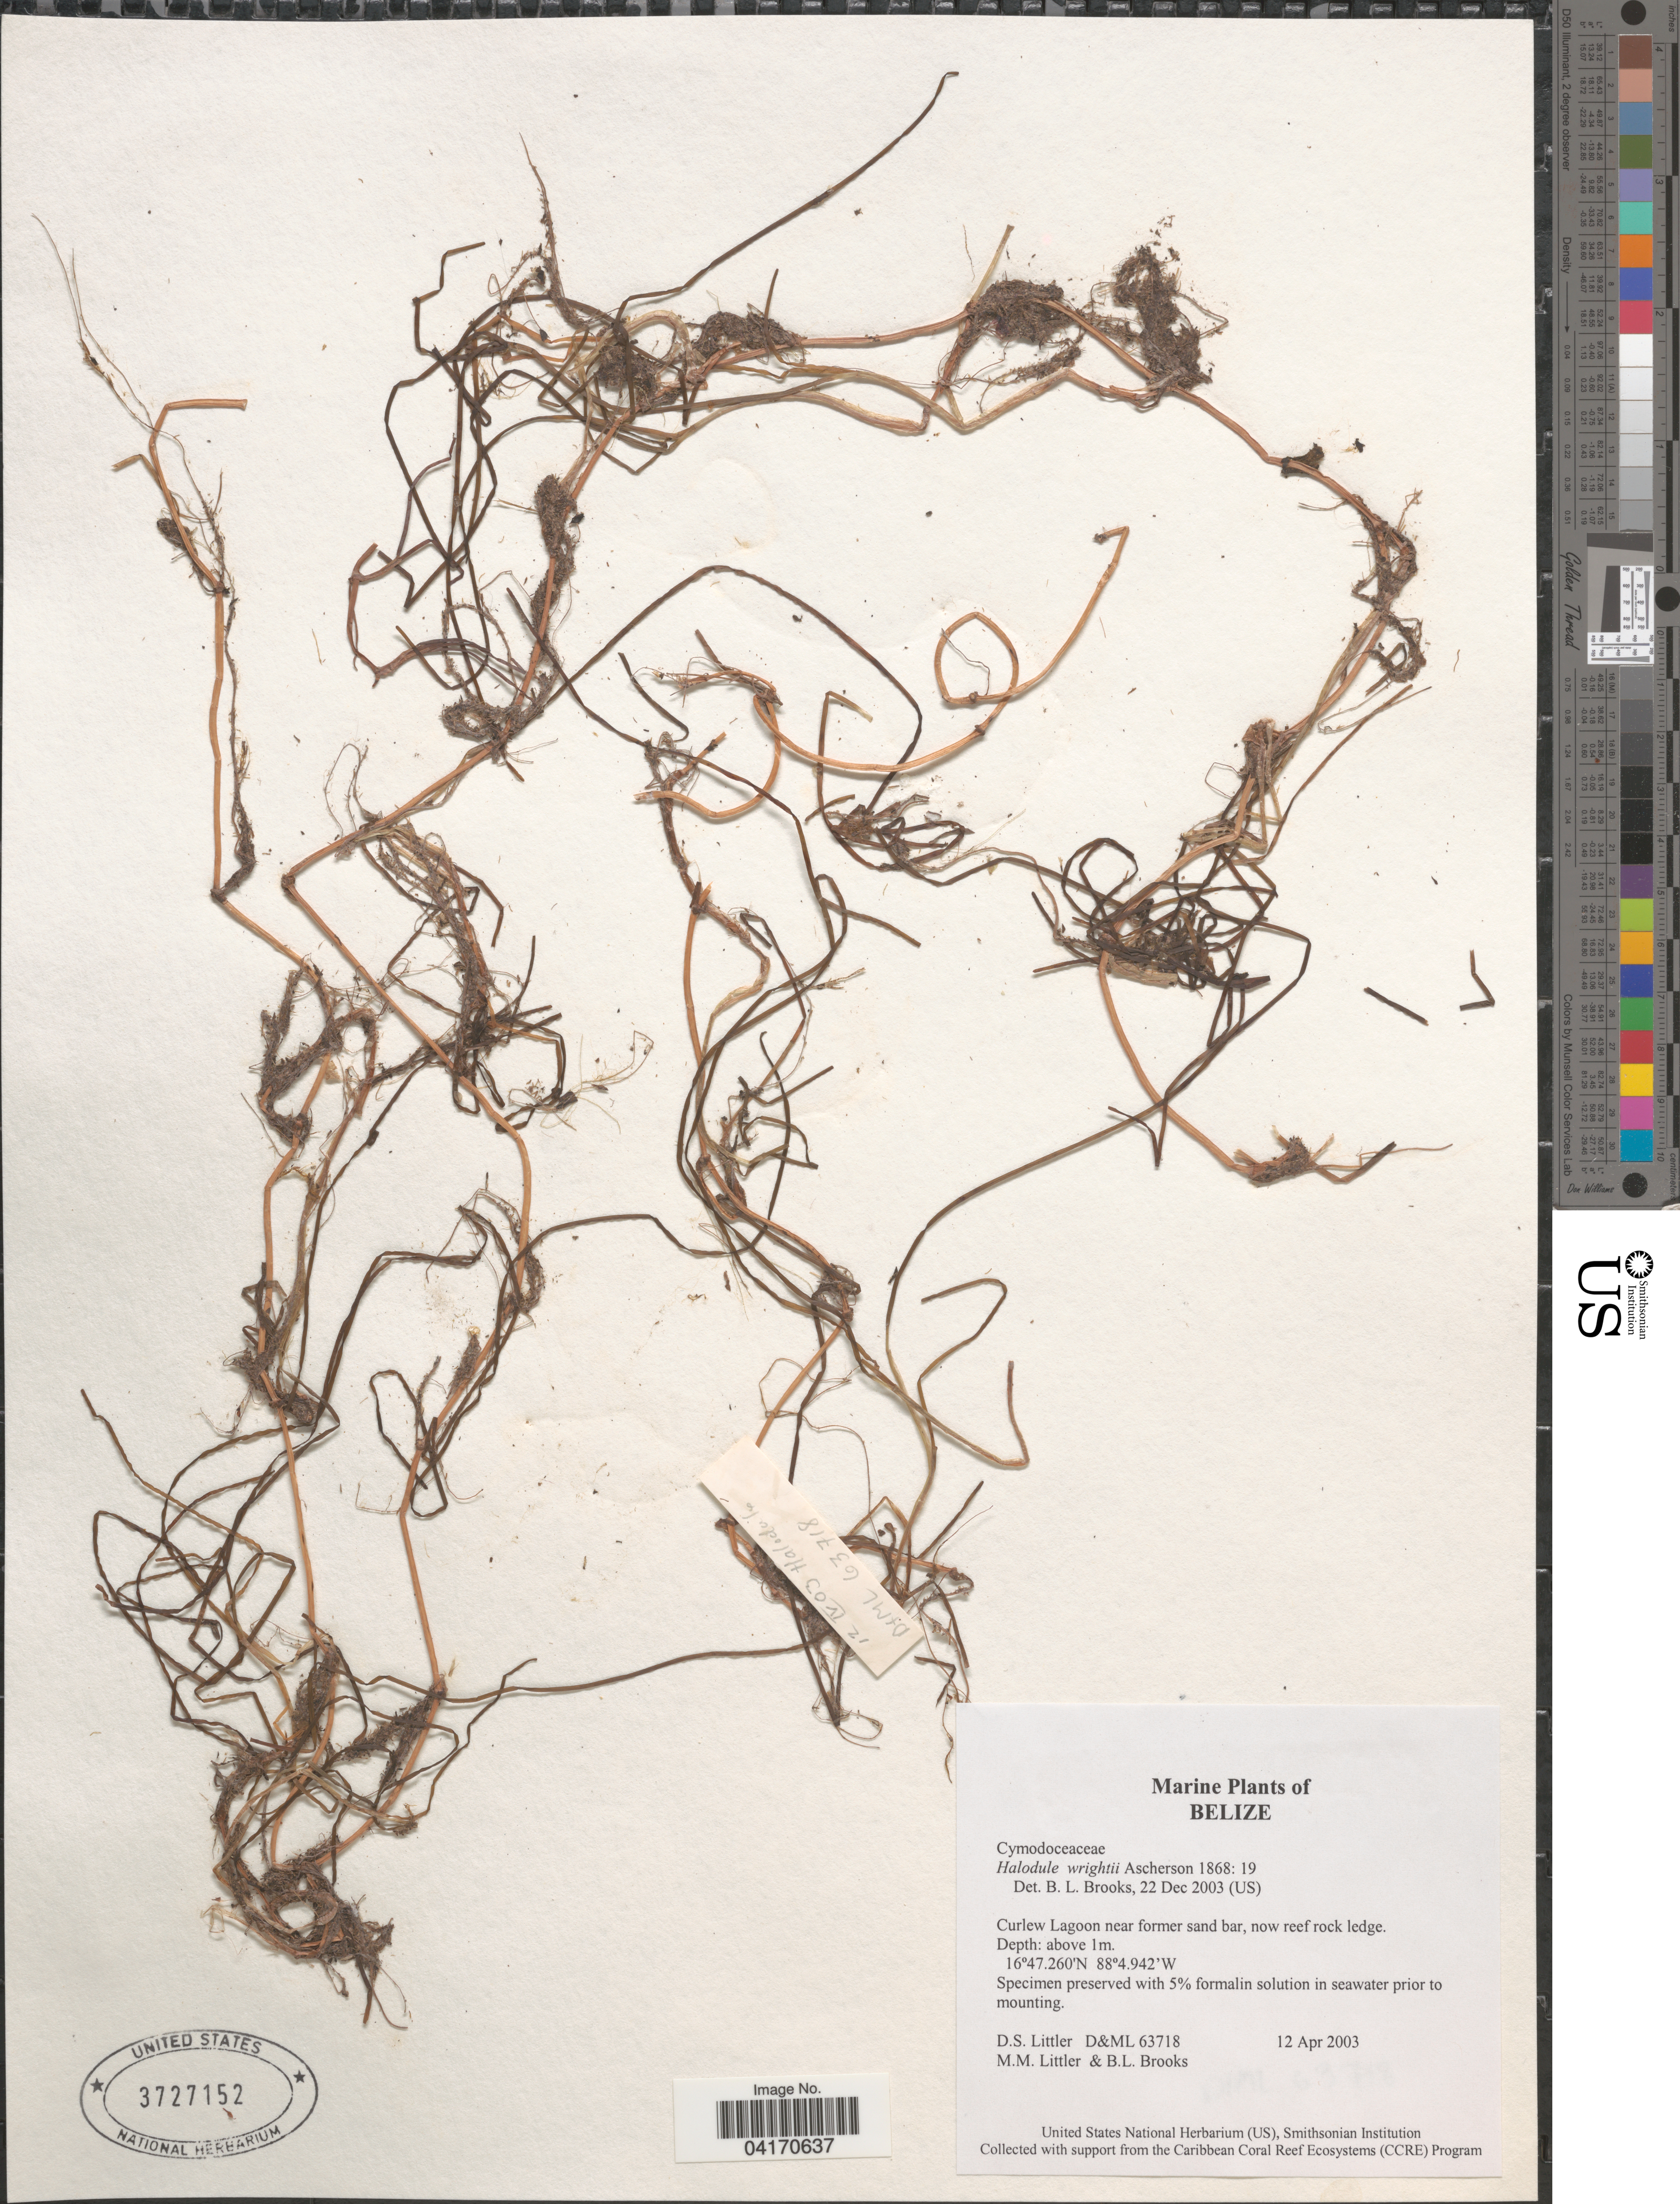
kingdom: Plantae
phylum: Tracheophyta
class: Liliopsida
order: Alismatales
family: Cymodoceaceae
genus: Halodule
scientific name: Halodule wrightii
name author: Asch.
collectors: D. S. Littler & B. Brooks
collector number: D&ML 63718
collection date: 2003-04-12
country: Belize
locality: Curlew Lagoon near former sand bar, now reef rock ledge.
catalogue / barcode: US 3727152